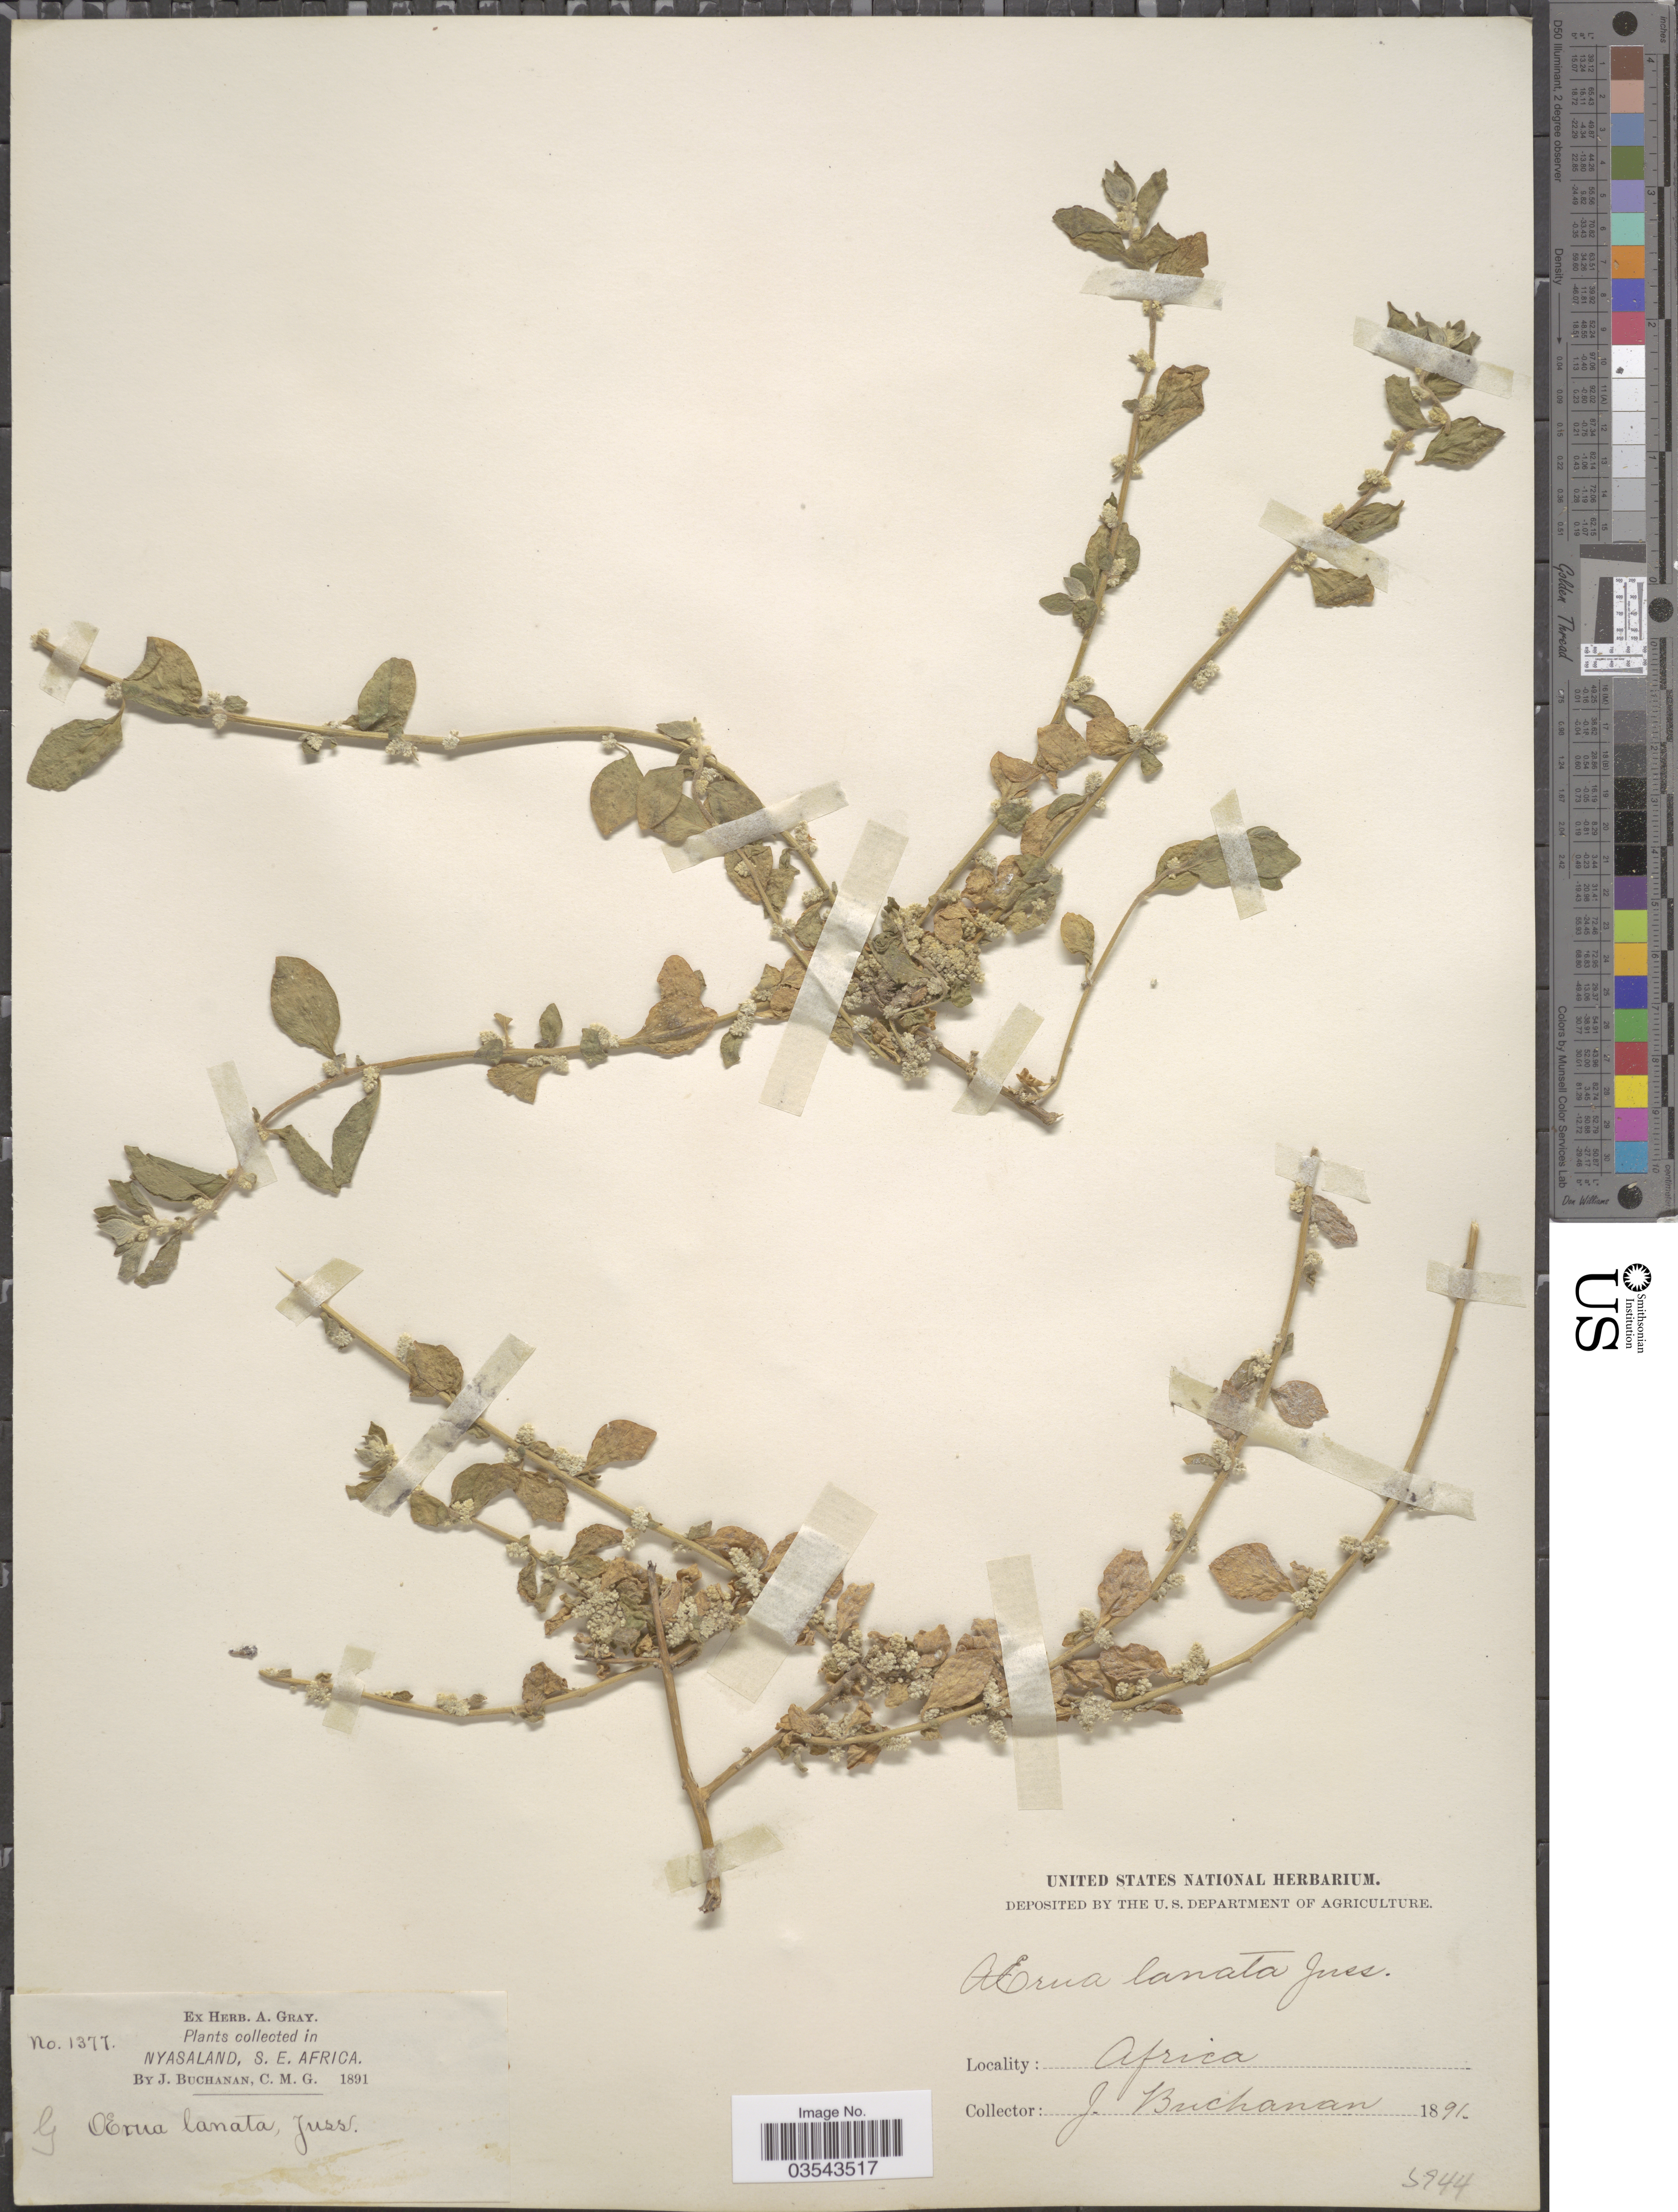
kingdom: Plantae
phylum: Tracheophyta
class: Magnoliopsida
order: Caryophyllales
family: Amaranthaceae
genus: Ouret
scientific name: Ouret lanata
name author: (L.) Kuntze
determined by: U.S. National Herbarium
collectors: J. Buchanan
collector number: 1377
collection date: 1891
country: Malawi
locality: Nyasaland, S. E. Africa.